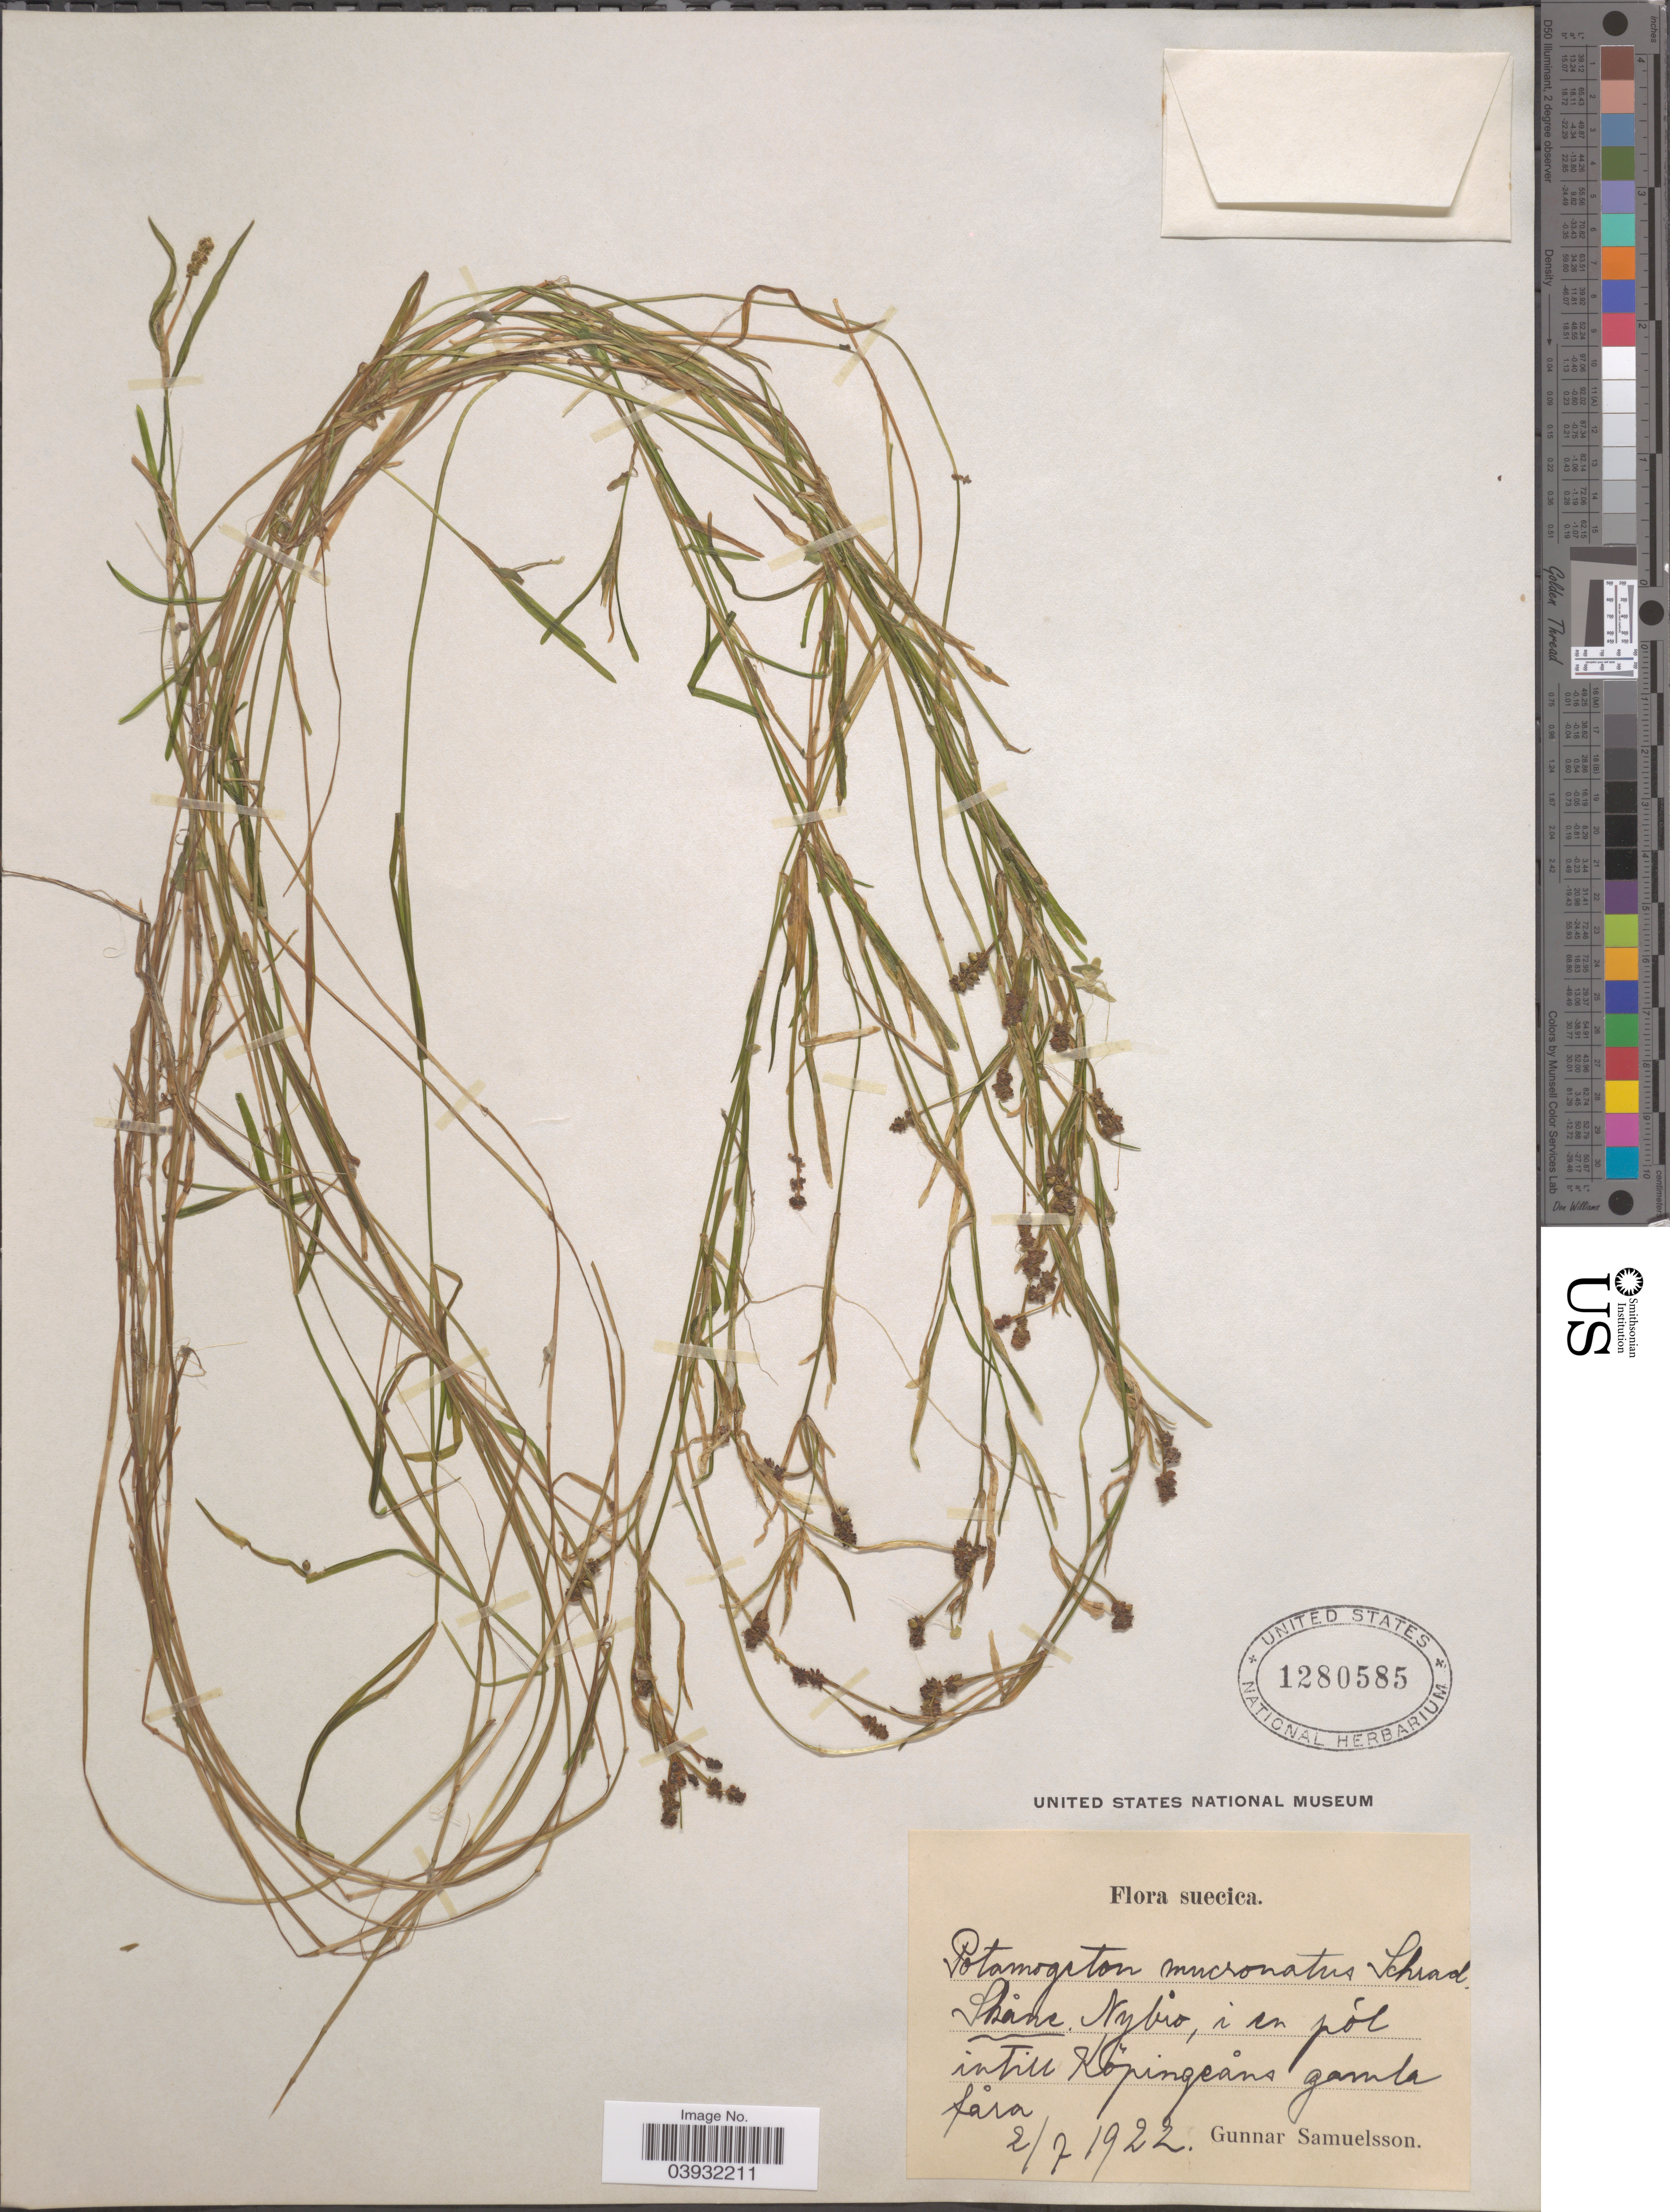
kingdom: Plantae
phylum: Tracheophyta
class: Liliopsida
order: Alismatales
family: Potamogetonaceae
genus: Potamogeton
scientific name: Potamogeton mucronatus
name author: Schrad. ex Sond.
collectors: G. Samuelsson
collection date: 1922-07-02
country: Sweden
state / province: Skåne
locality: Nybio, i en pol intill Köpingeåns gamla fåra.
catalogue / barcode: US 1280585